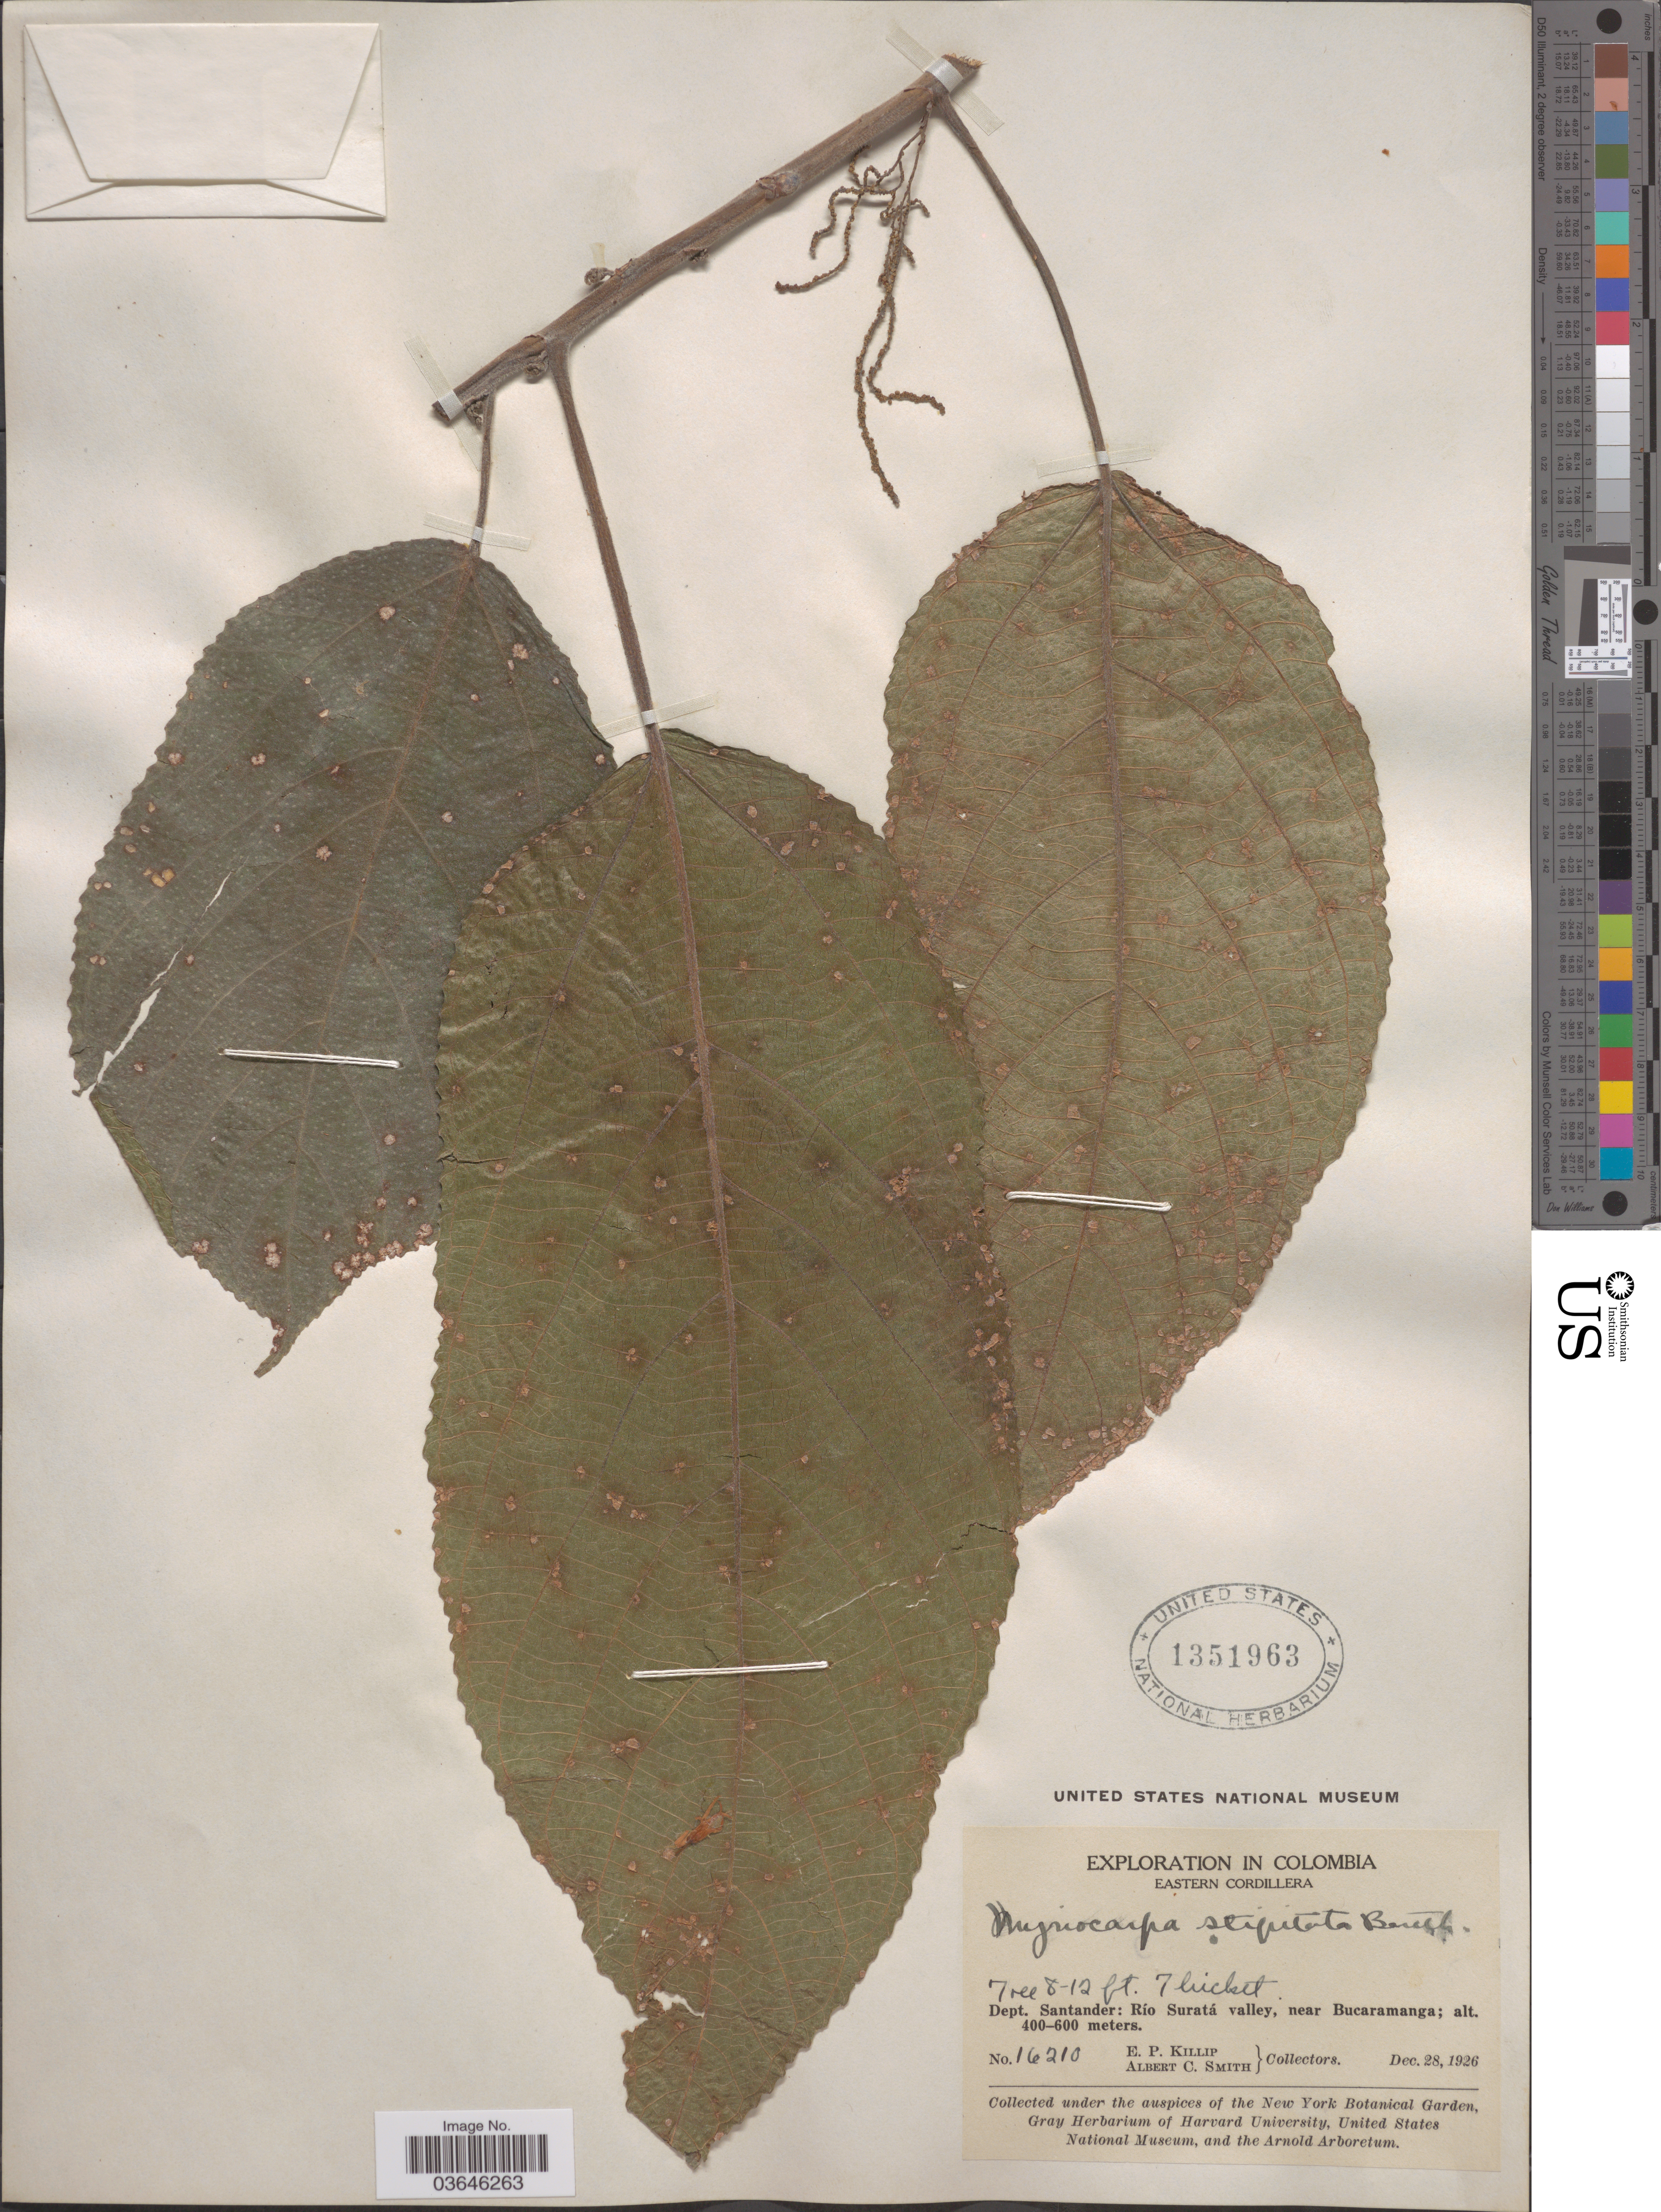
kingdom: Plantae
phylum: Tracheophyta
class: Magnoliopsida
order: Rosales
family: Urticaceae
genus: Myriocarpa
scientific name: Myriocarpa stipitata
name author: Benth.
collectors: E. P. Killip & A. C. Smith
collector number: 16210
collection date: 1926-12-28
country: Colombia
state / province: Santander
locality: Eastern Cordillera. Dept. Santander: Río Suratá valley, near Bucaramanga.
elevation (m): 400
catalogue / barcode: US 1351963